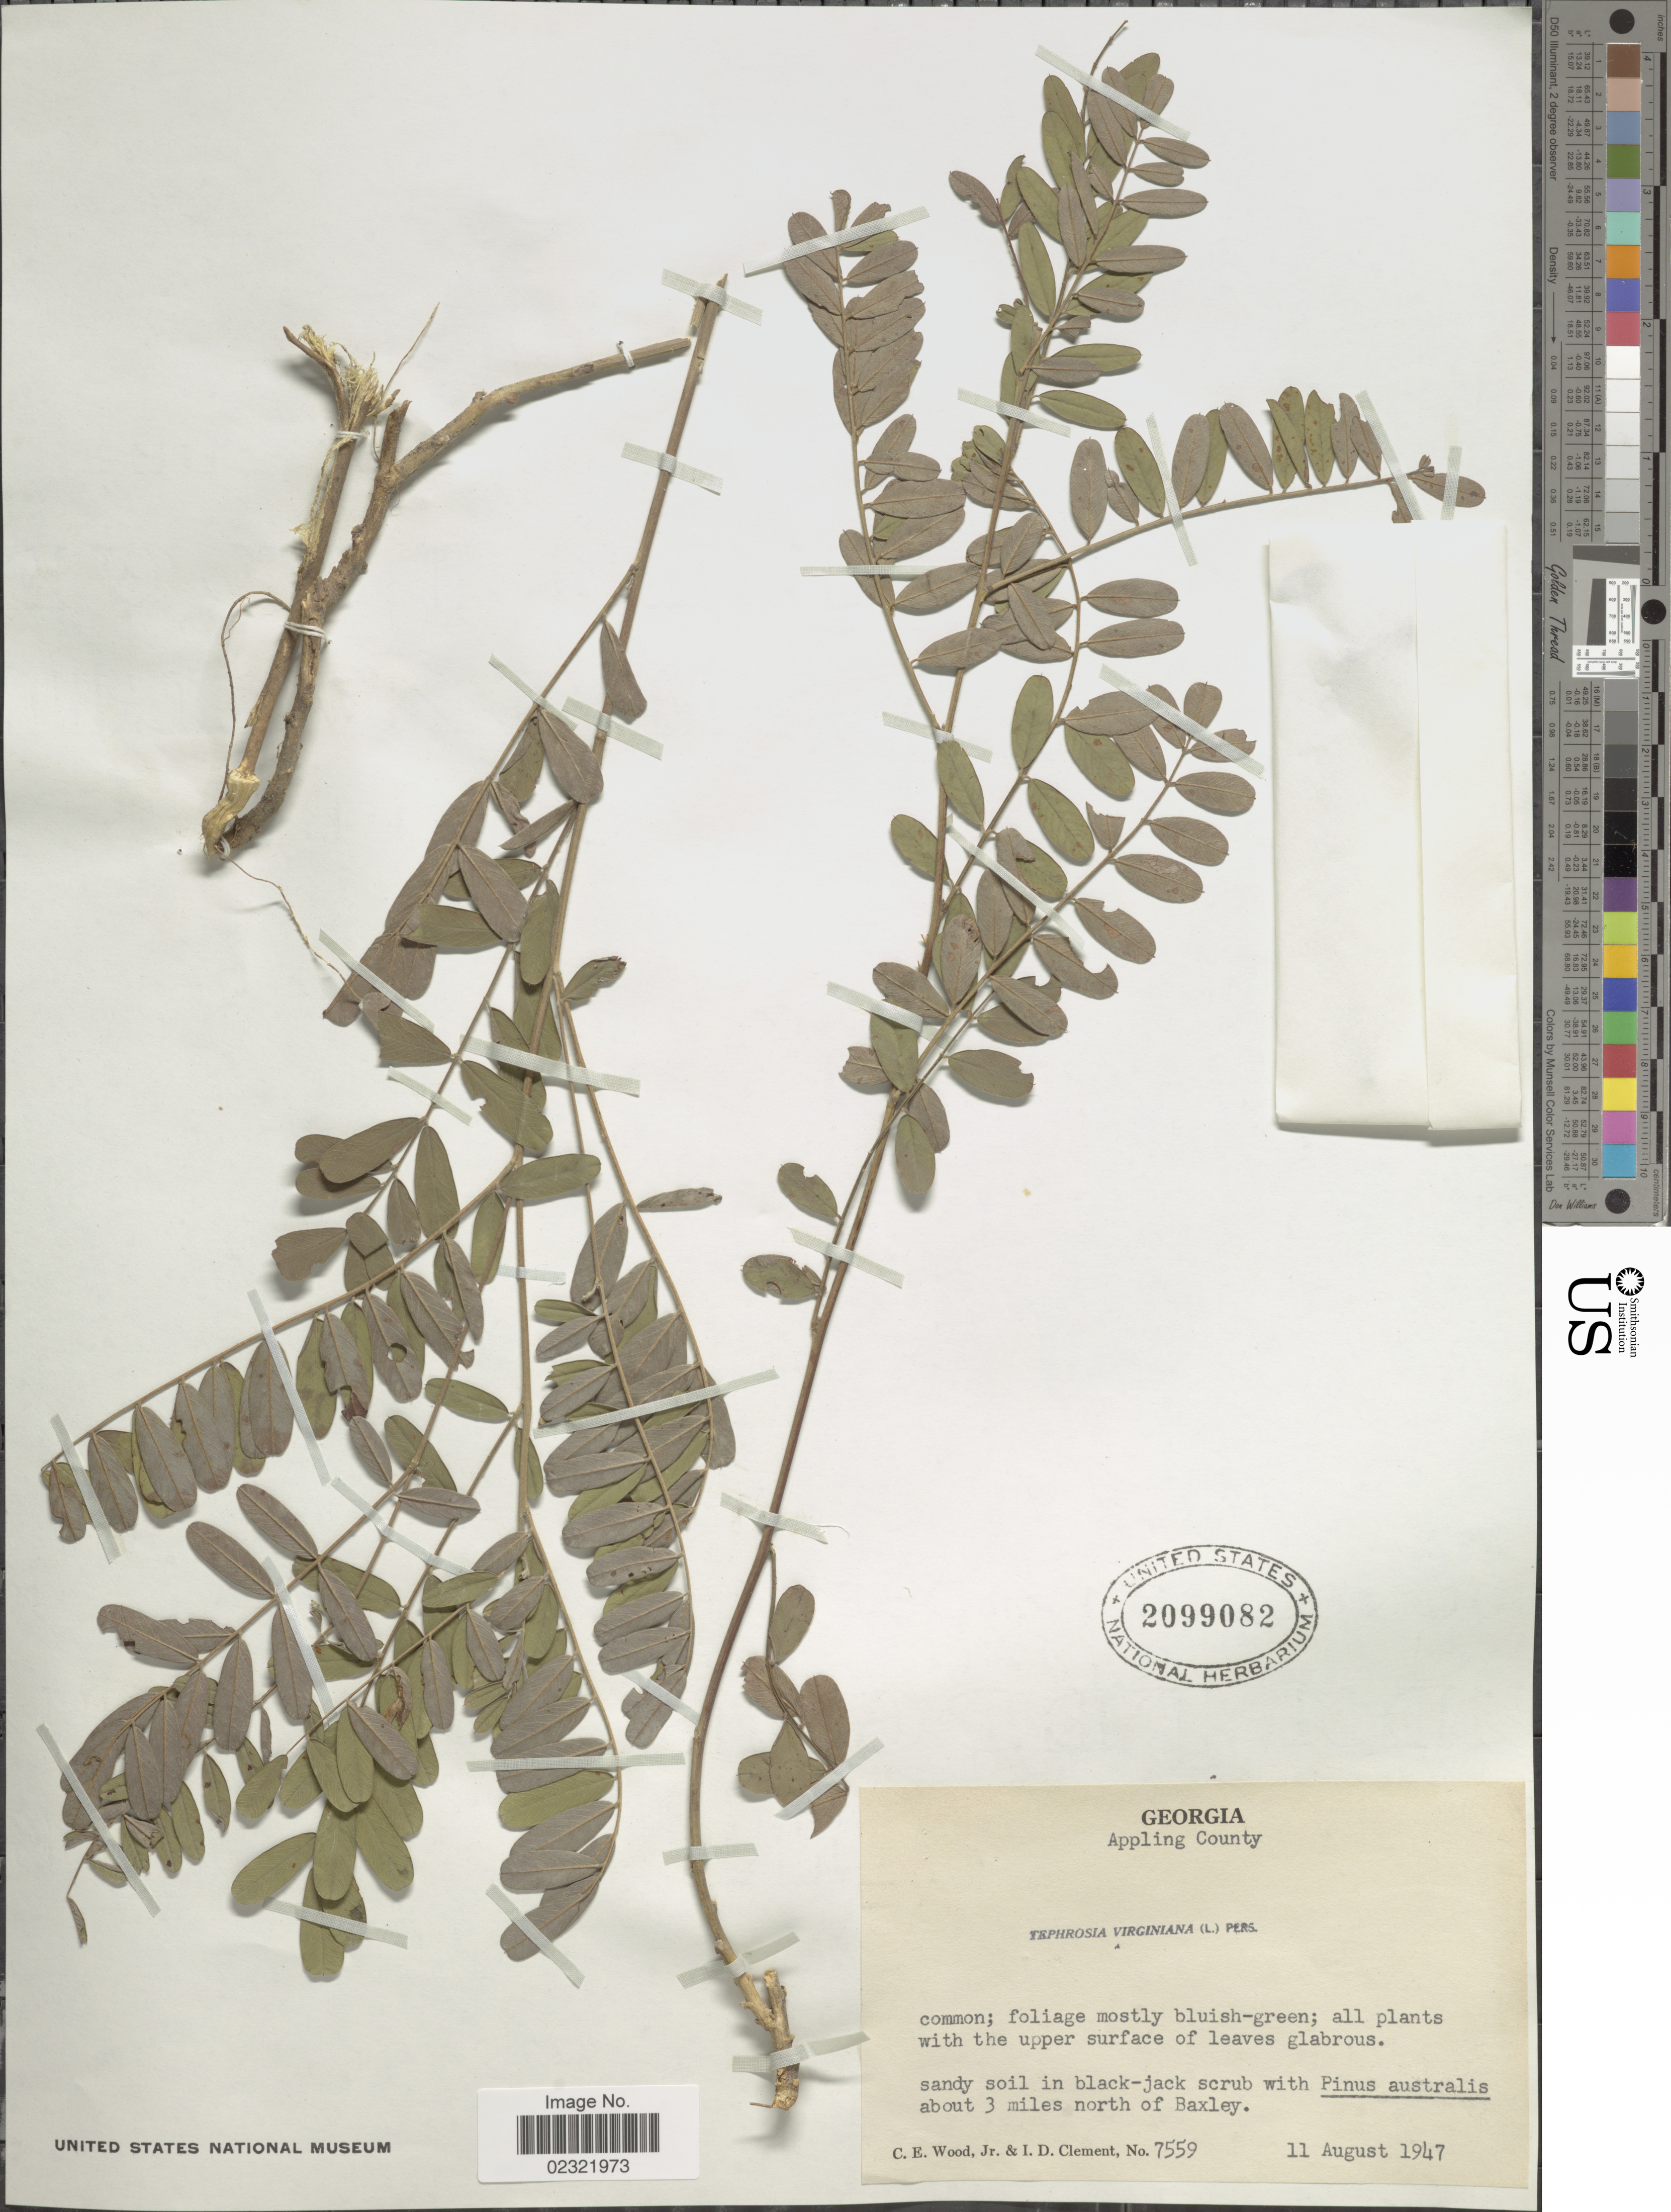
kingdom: Plantae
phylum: Tracheophyta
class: Magnoliopsida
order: Fabales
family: Fabaceae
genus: Tephrosia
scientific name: Tephrosia virginiana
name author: (L.) Pers.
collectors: C. Wood & I. Clement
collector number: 7559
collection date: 1947-08-11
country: United States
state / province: Georgia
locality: Appling County, about 3 miles north of Baxley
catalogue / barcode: US 2099082